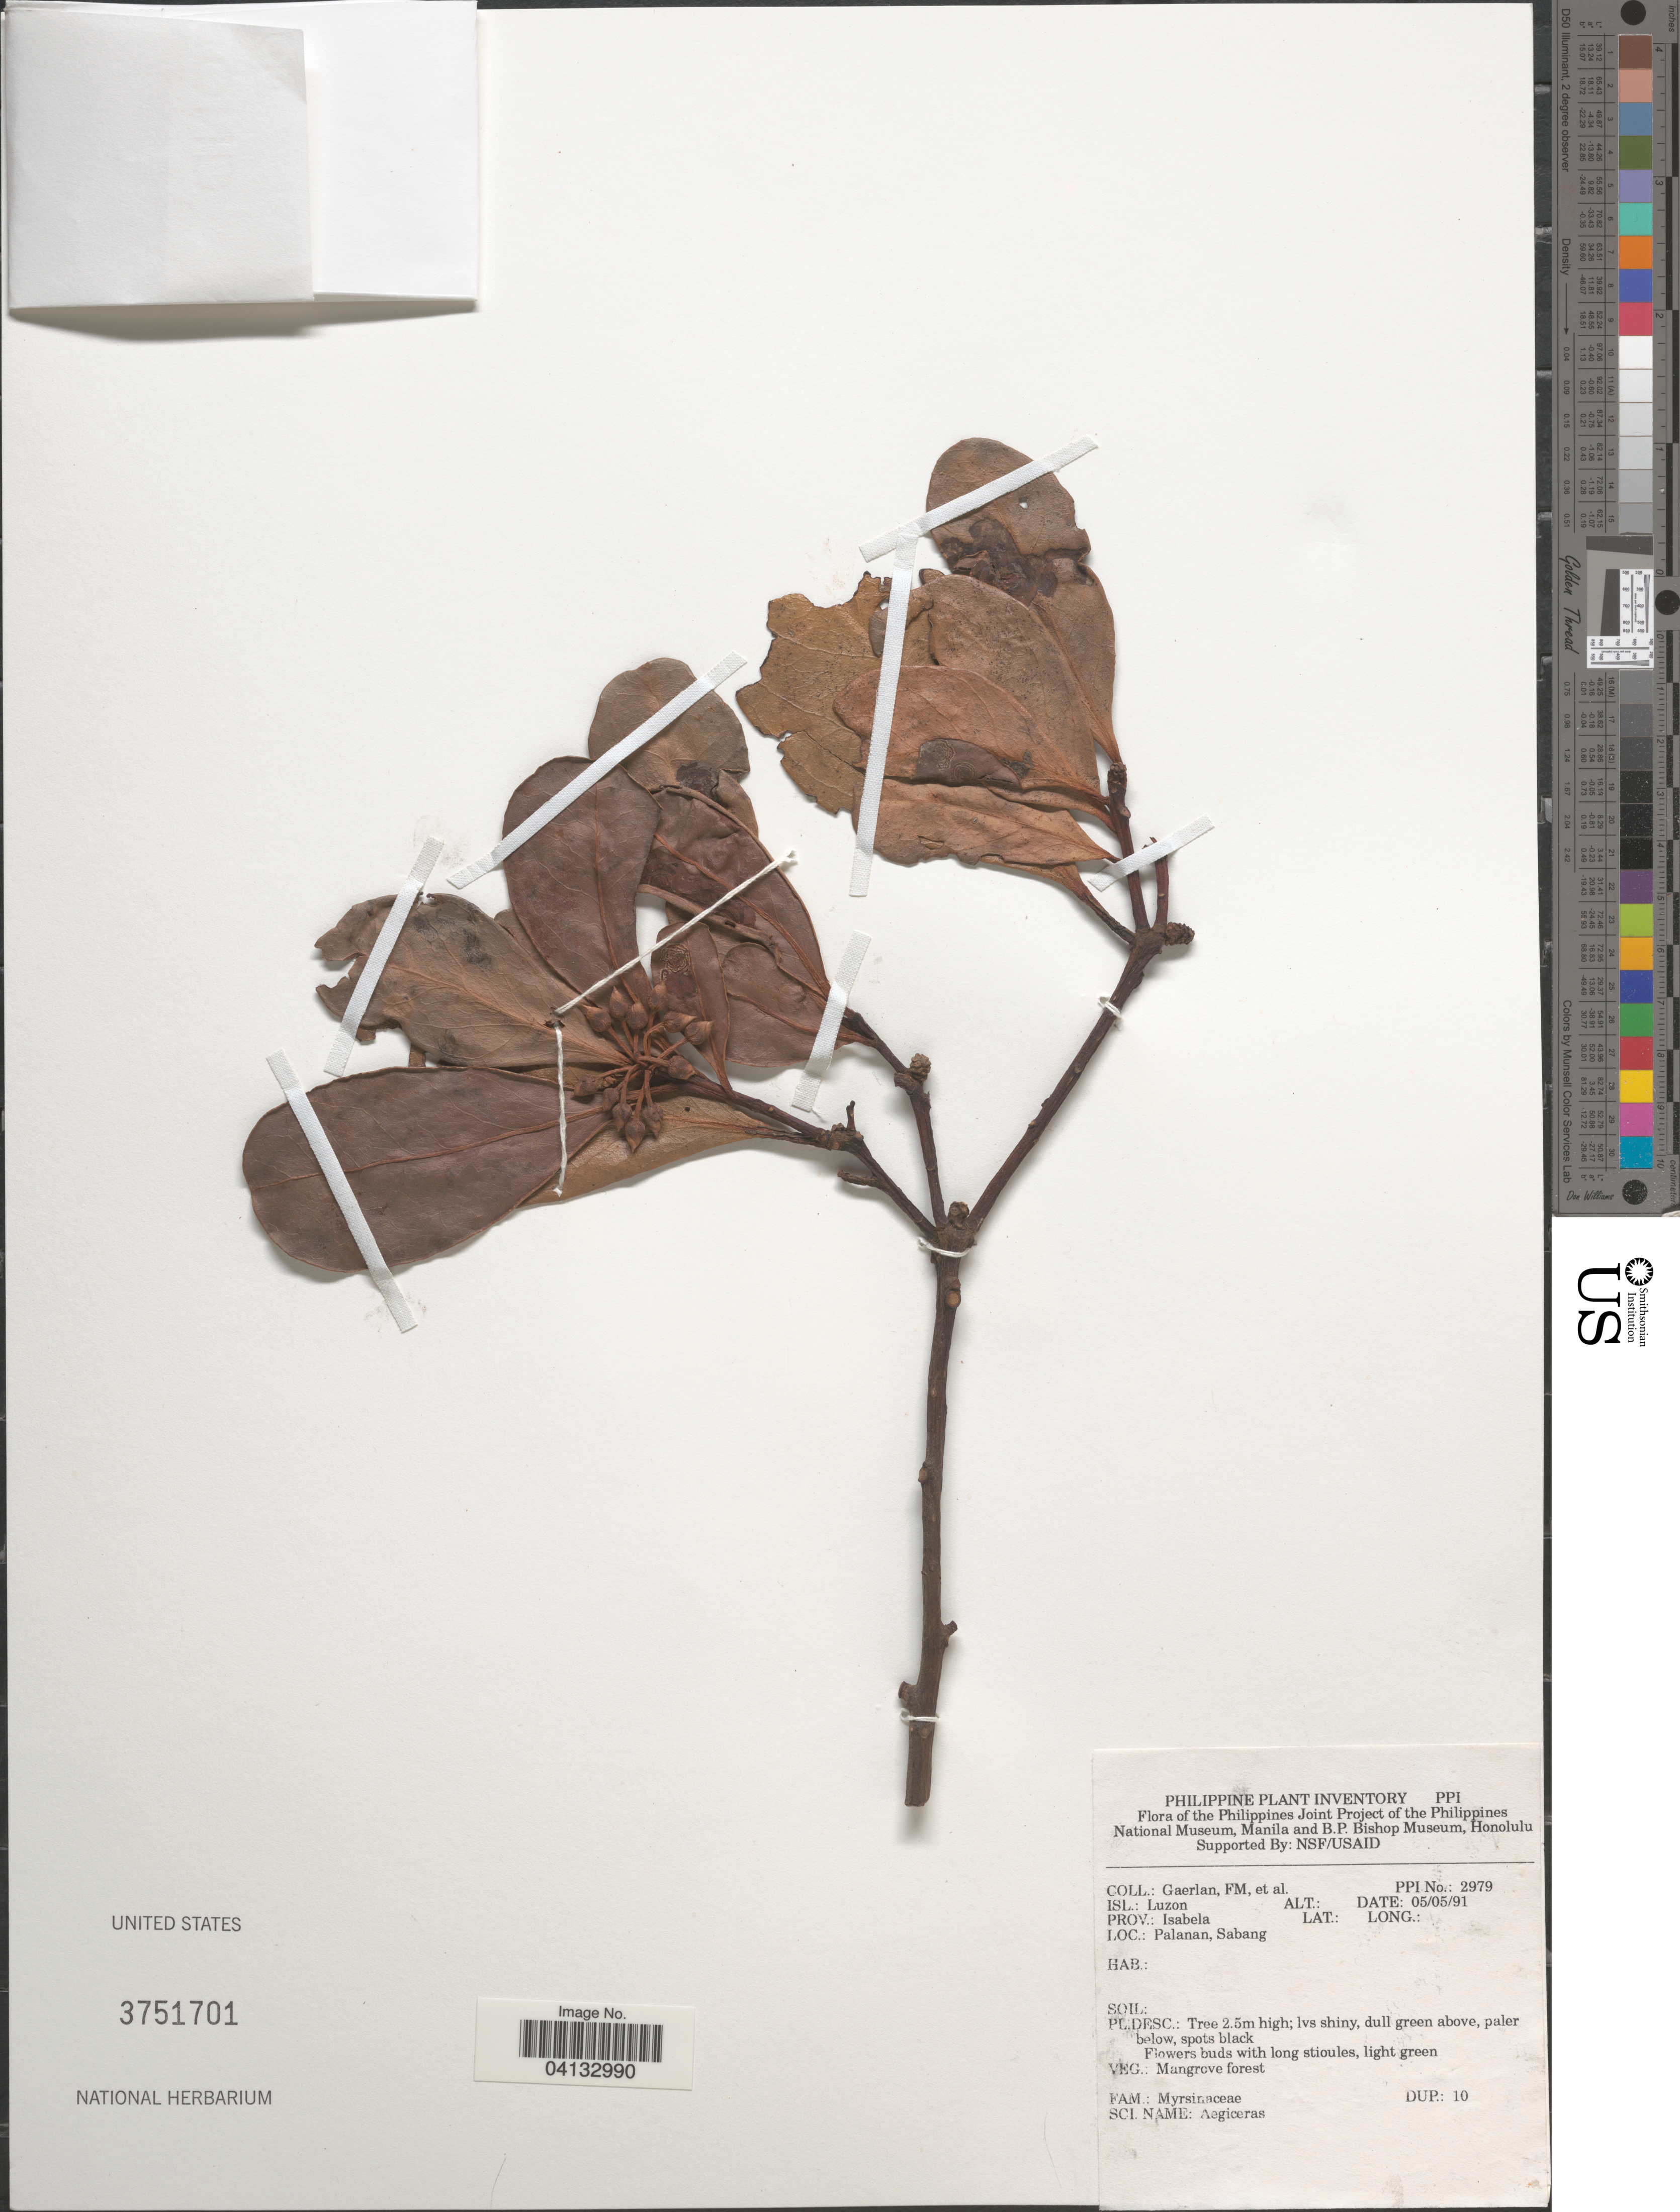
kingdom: Plantae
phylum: Tracheophyta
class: Magnoliopsida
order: Ericales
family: Primulaceae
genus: Aegiceras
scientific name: Aegiceras corniculatum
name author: (L.) Blanco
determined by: Strong, M. T., (US), Smithsonian Institution - National Museum of Natural History (UNITED STATES)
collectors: F. Gaerlan & et al.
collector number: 2979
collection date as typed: Transcribed d/m/y: 5/5/91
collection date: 1991-05-05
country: Philippines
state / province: Cagayan Valley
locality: Isl.: Luzon. Prov.: Isabela. Palanan, Sabang.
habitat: Mangrove forest.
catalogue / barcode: US 3751701